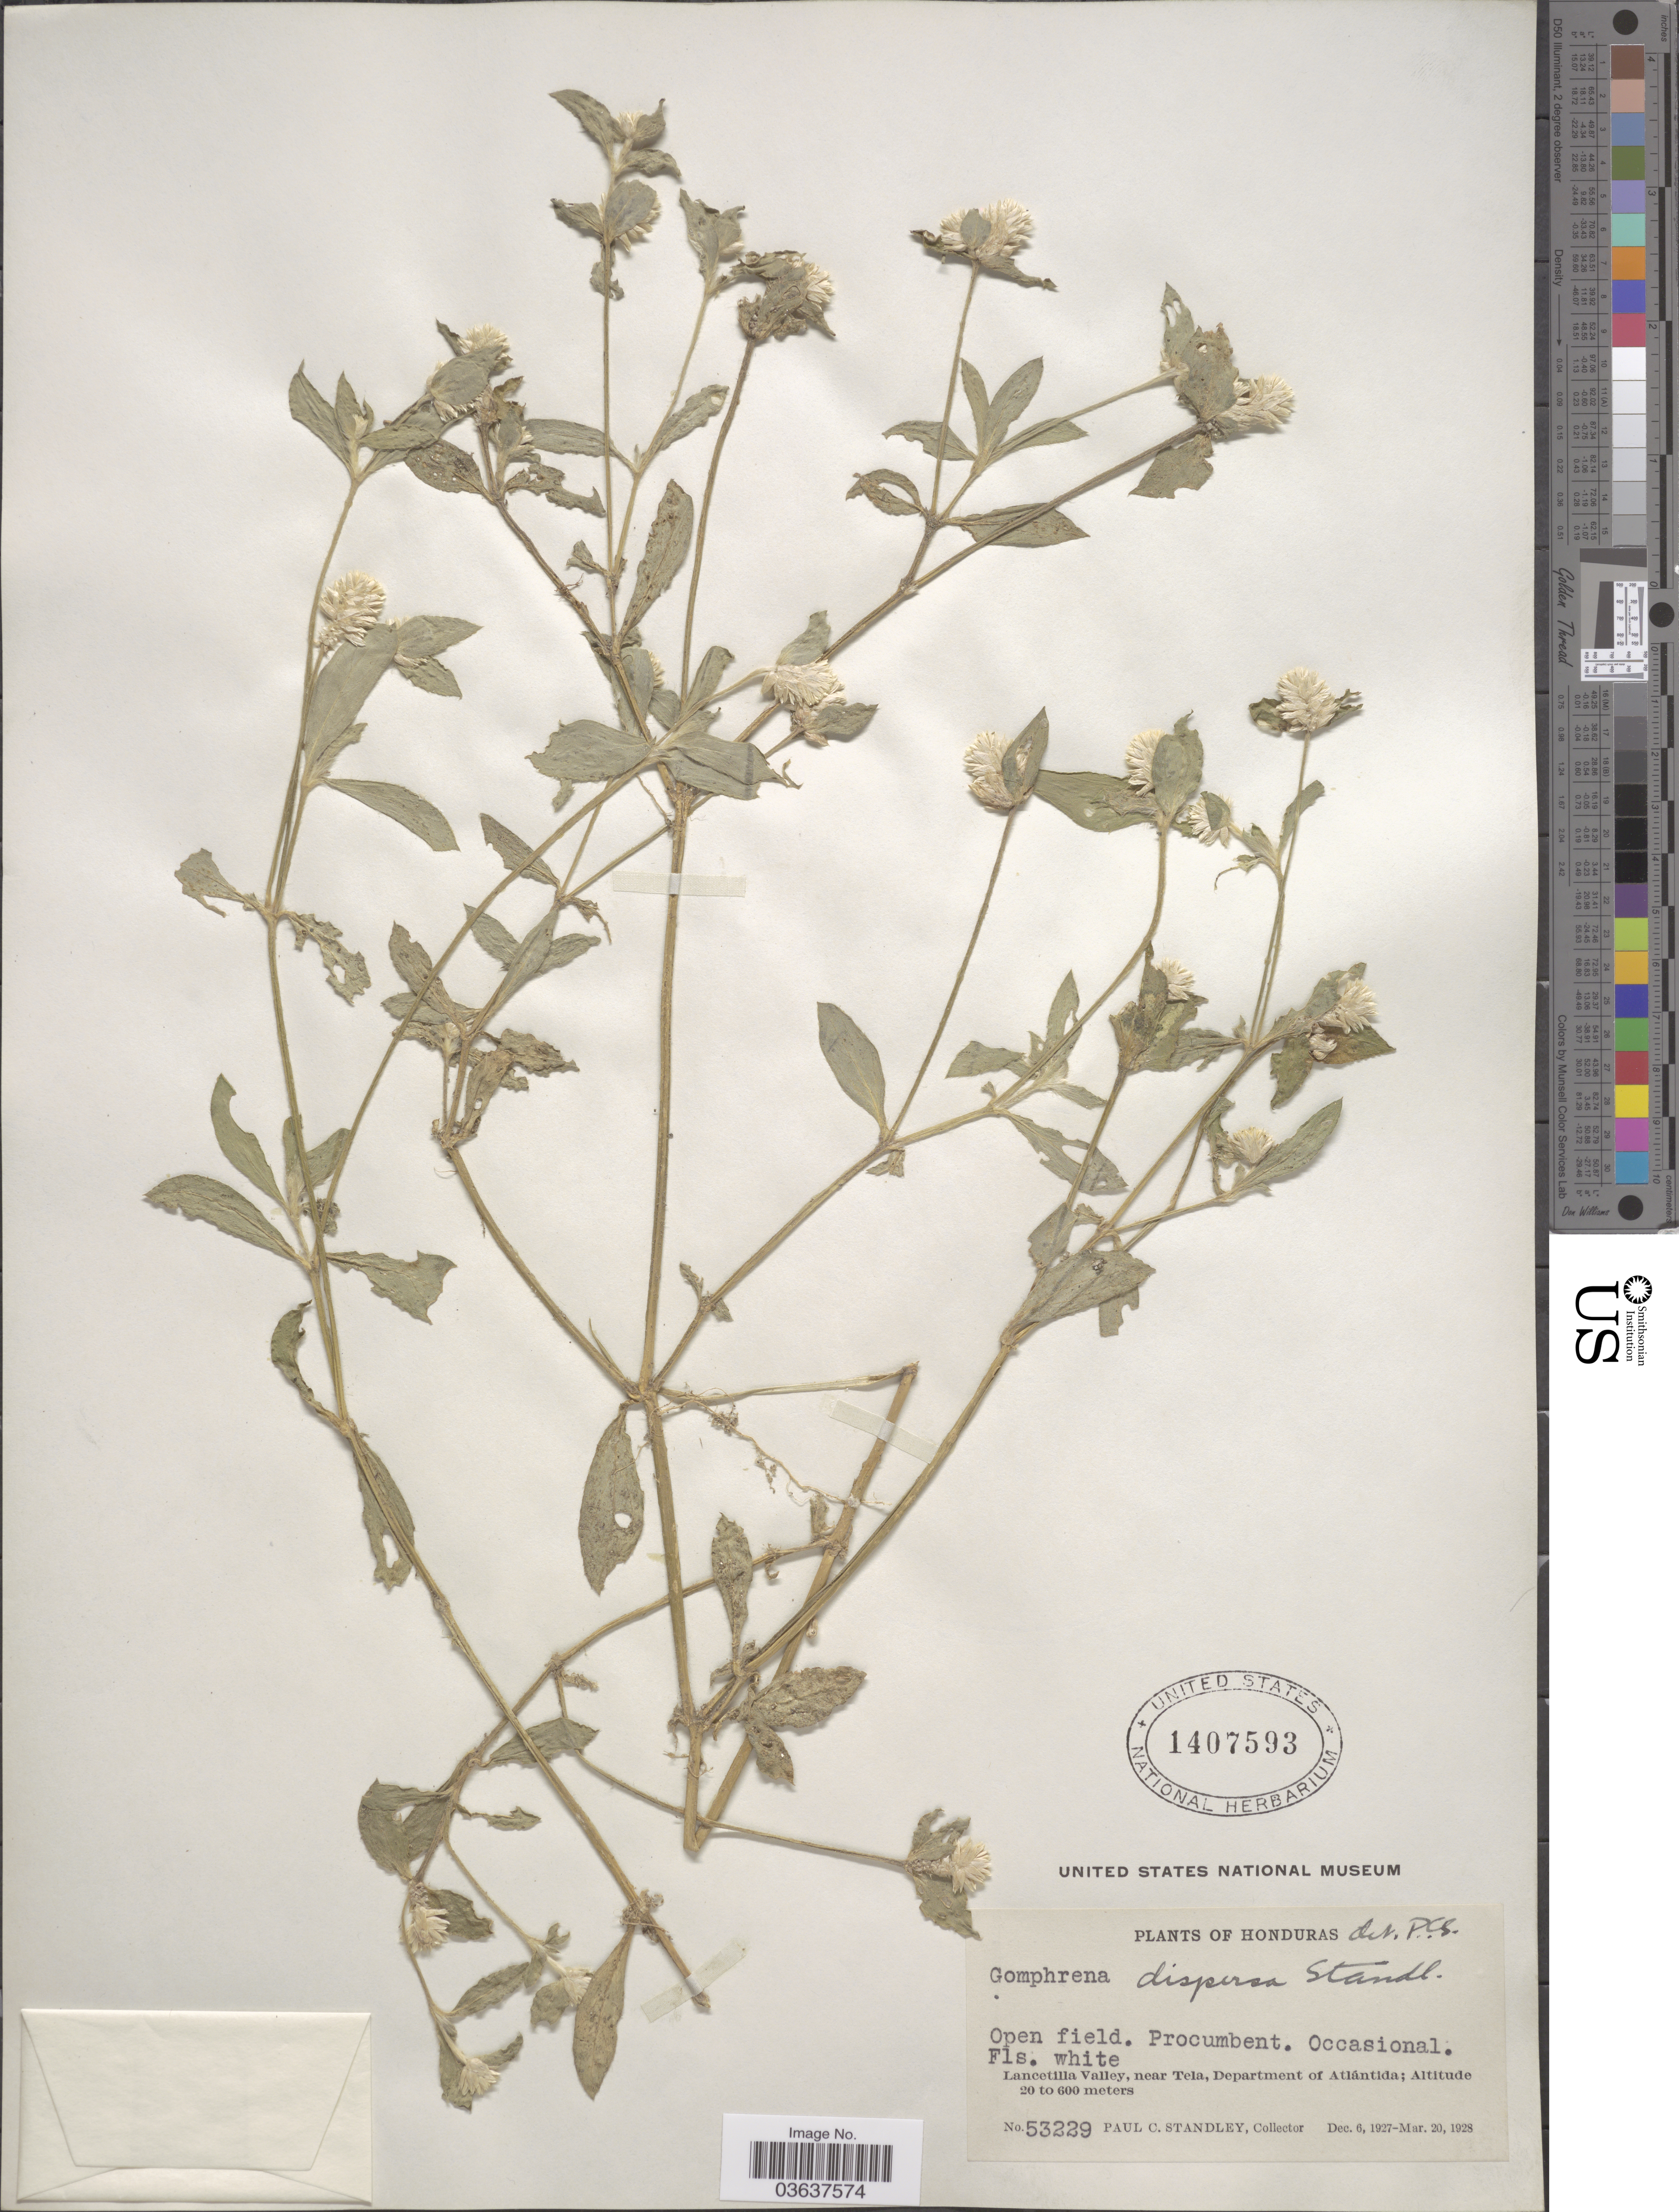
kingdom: Plantae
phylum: Tracheophyta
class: Magnoliopsida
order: Caryophyllales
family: Amaranthaceae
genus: Gomphrena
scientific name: Gomphrena dispersa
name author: Standl.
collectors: P. C. Standley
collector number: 53229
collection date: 1927-12-06/1928-03-20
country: Honduras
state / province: Atlántida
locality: Lancetilla Valley, near Tela, Department of Atlántida.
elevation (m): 20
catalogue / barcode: US 1407593